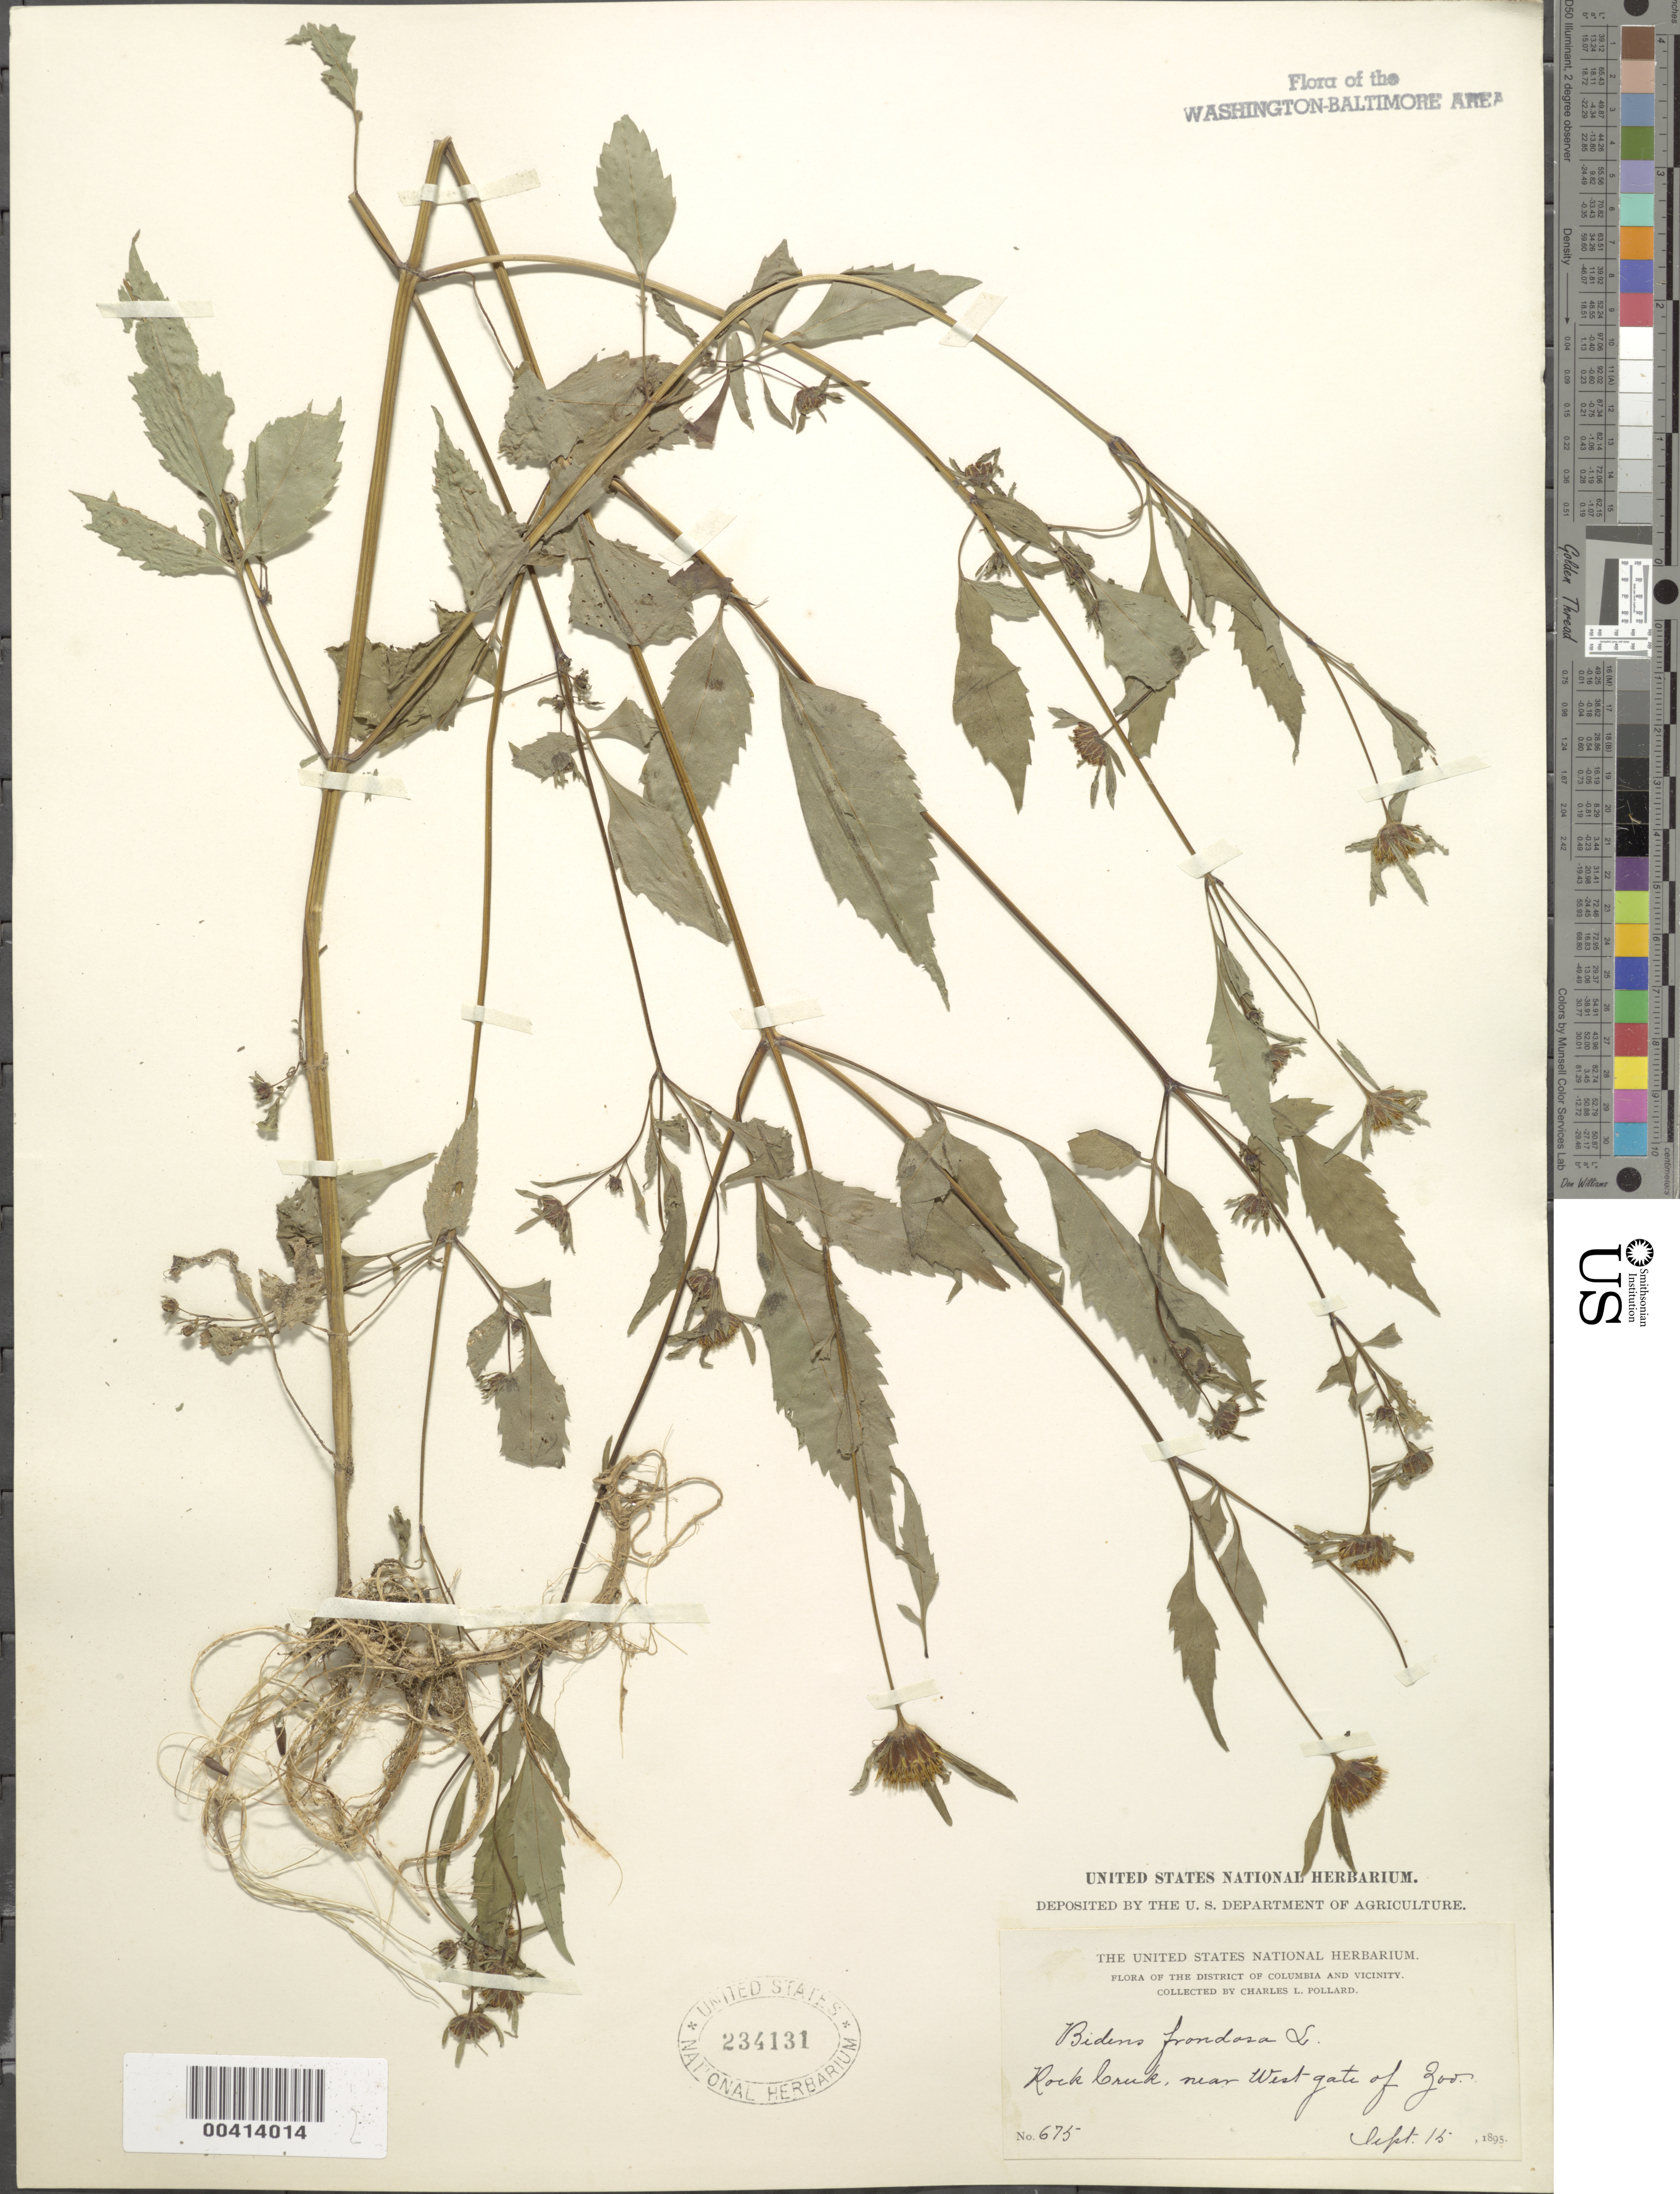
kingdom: Plantae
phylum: Tracheophyta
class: Magnoliopsida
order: Asterales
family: Asteraceae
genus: Bidens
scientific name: Bidens frondosa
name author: L.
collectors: C. L. Pollard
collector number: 675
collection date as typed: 15 Sep 1895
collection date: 1895-09-15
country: United States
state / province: District of Columbia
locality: Rock Creek near west gate of Zoo Rock Creek Park & vicinity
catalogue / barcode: US 234131